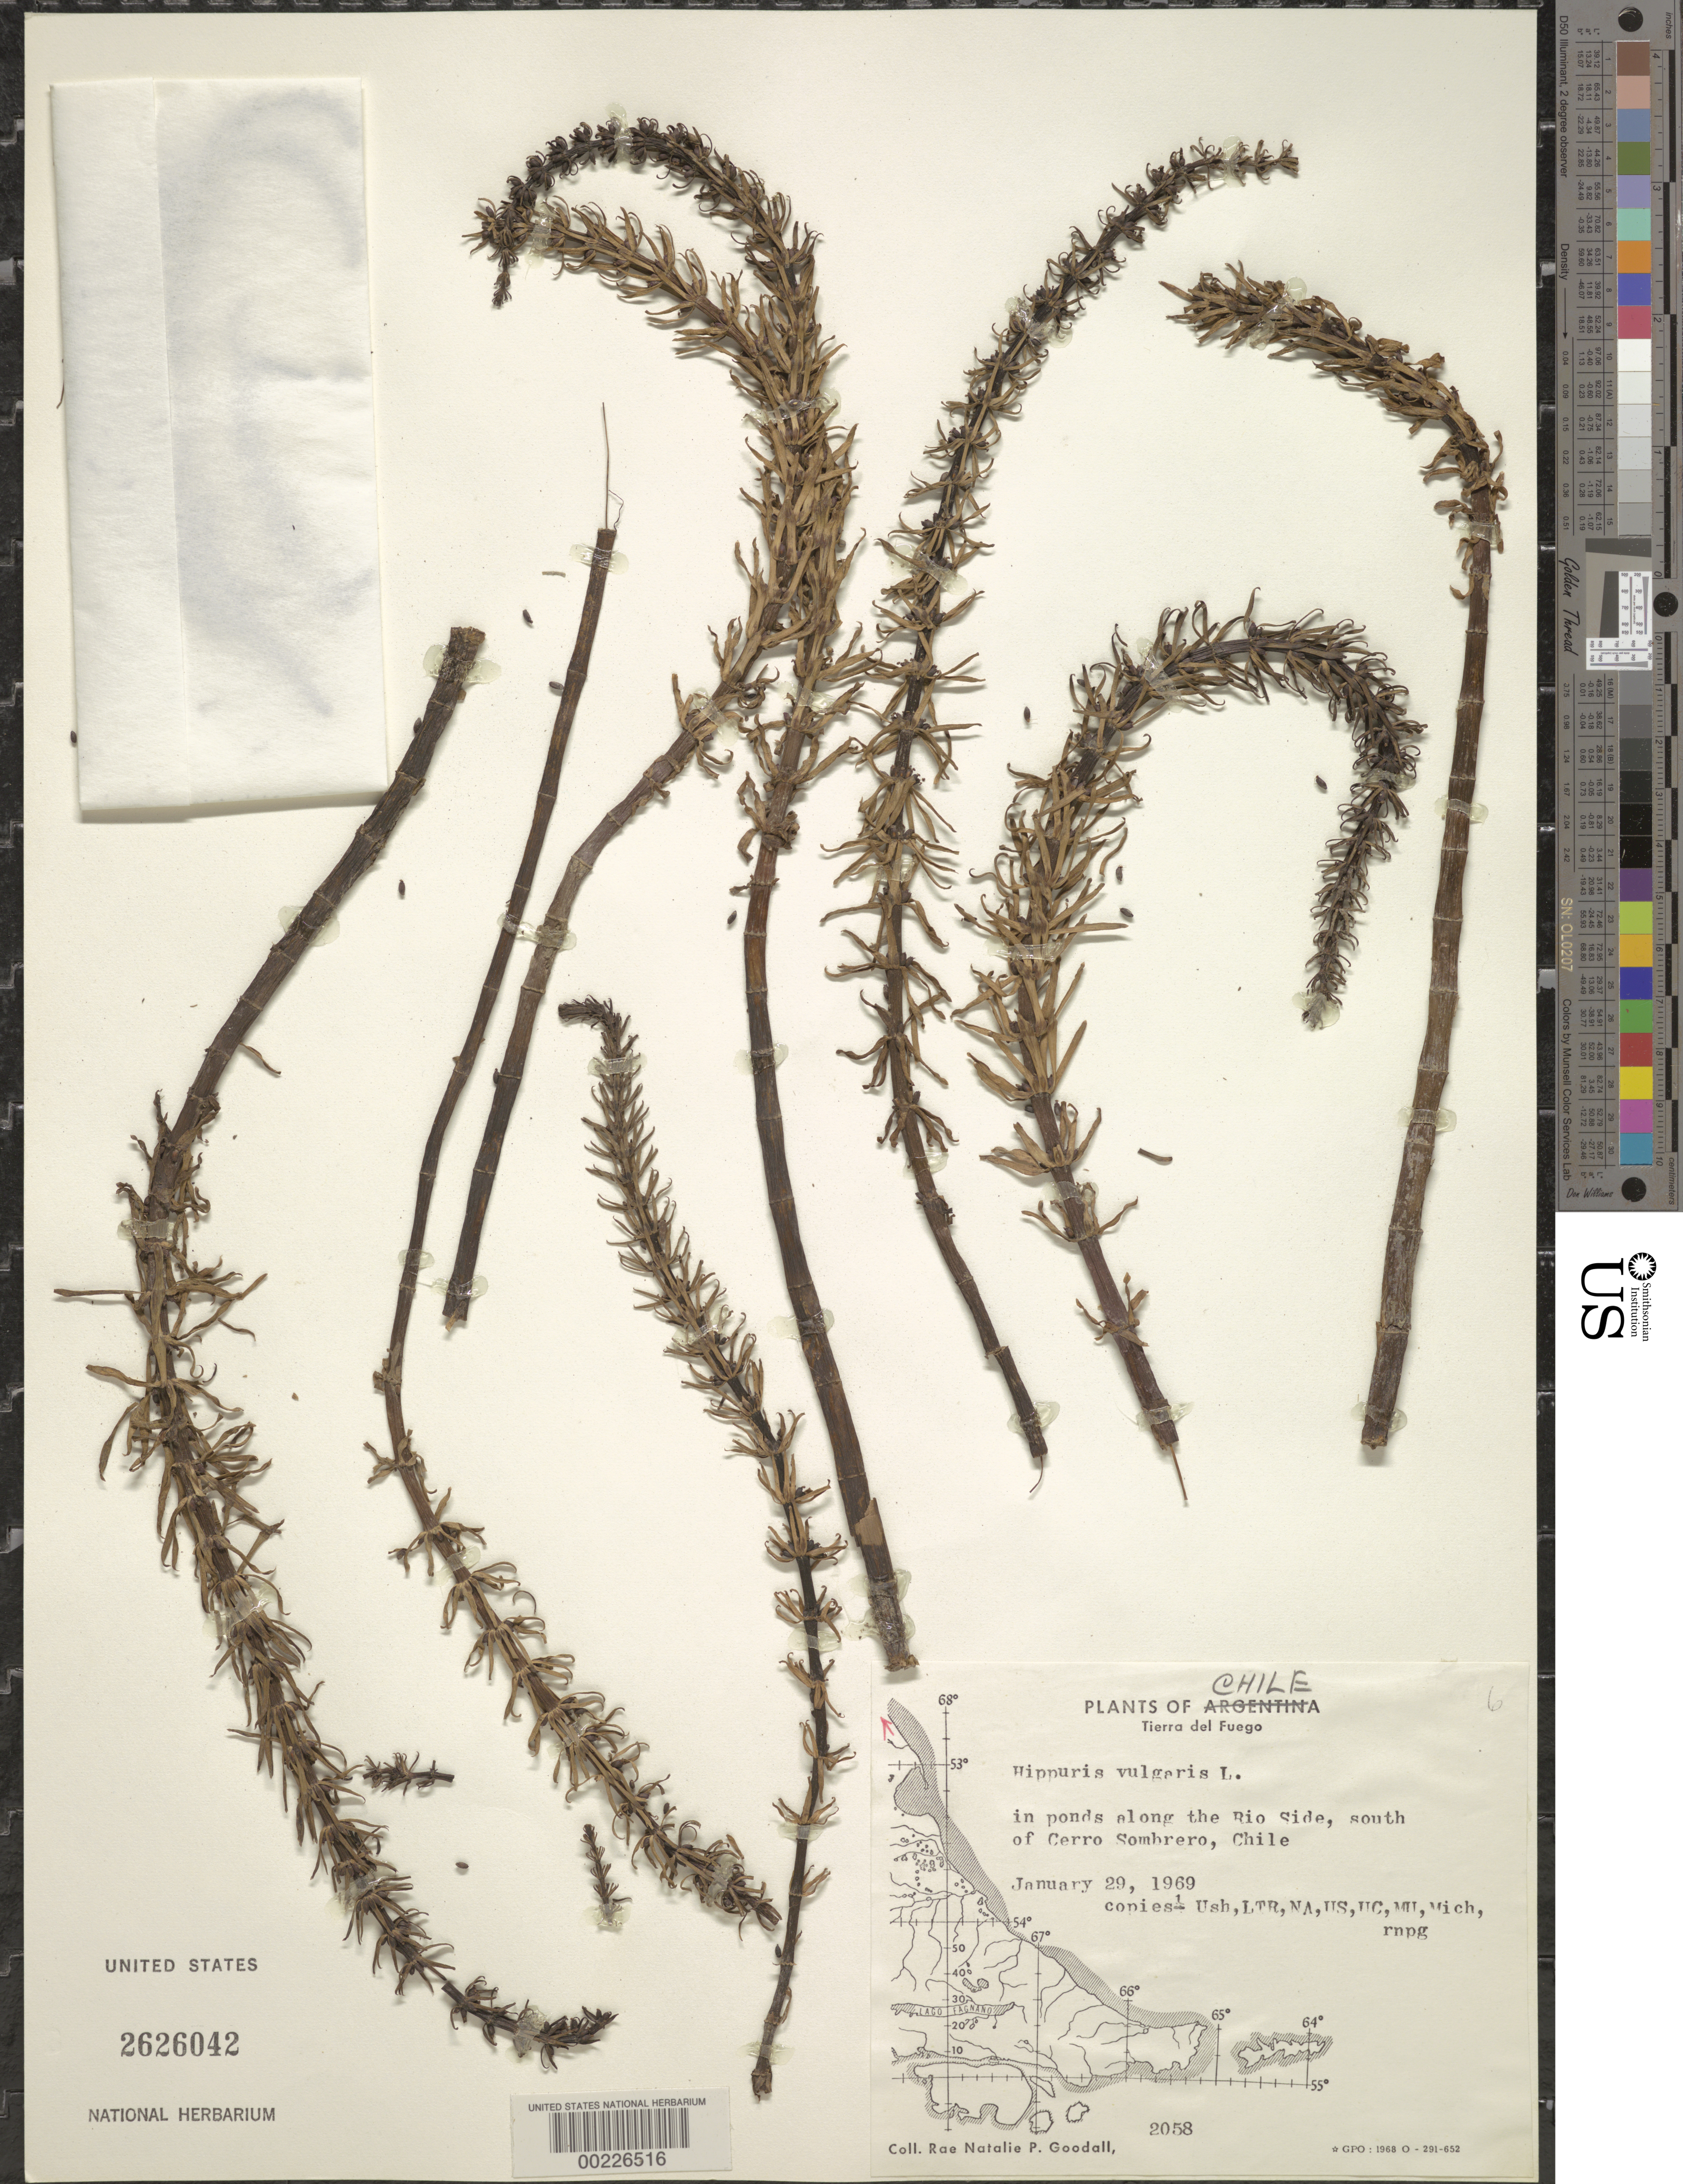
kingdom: Plantae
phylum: Tracheophyta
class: Magnoliopsida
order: Lamiales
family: Plantaginaceae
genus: Hippuris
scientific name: Hippuris vulgaris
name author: L.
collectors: R. Goodall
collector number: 2058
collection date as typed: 29 Jan 1969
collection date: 1969-01-29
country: Chile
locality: Along the rio side, s of cerro sombrero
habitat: In ponds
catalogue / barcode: US 2626042